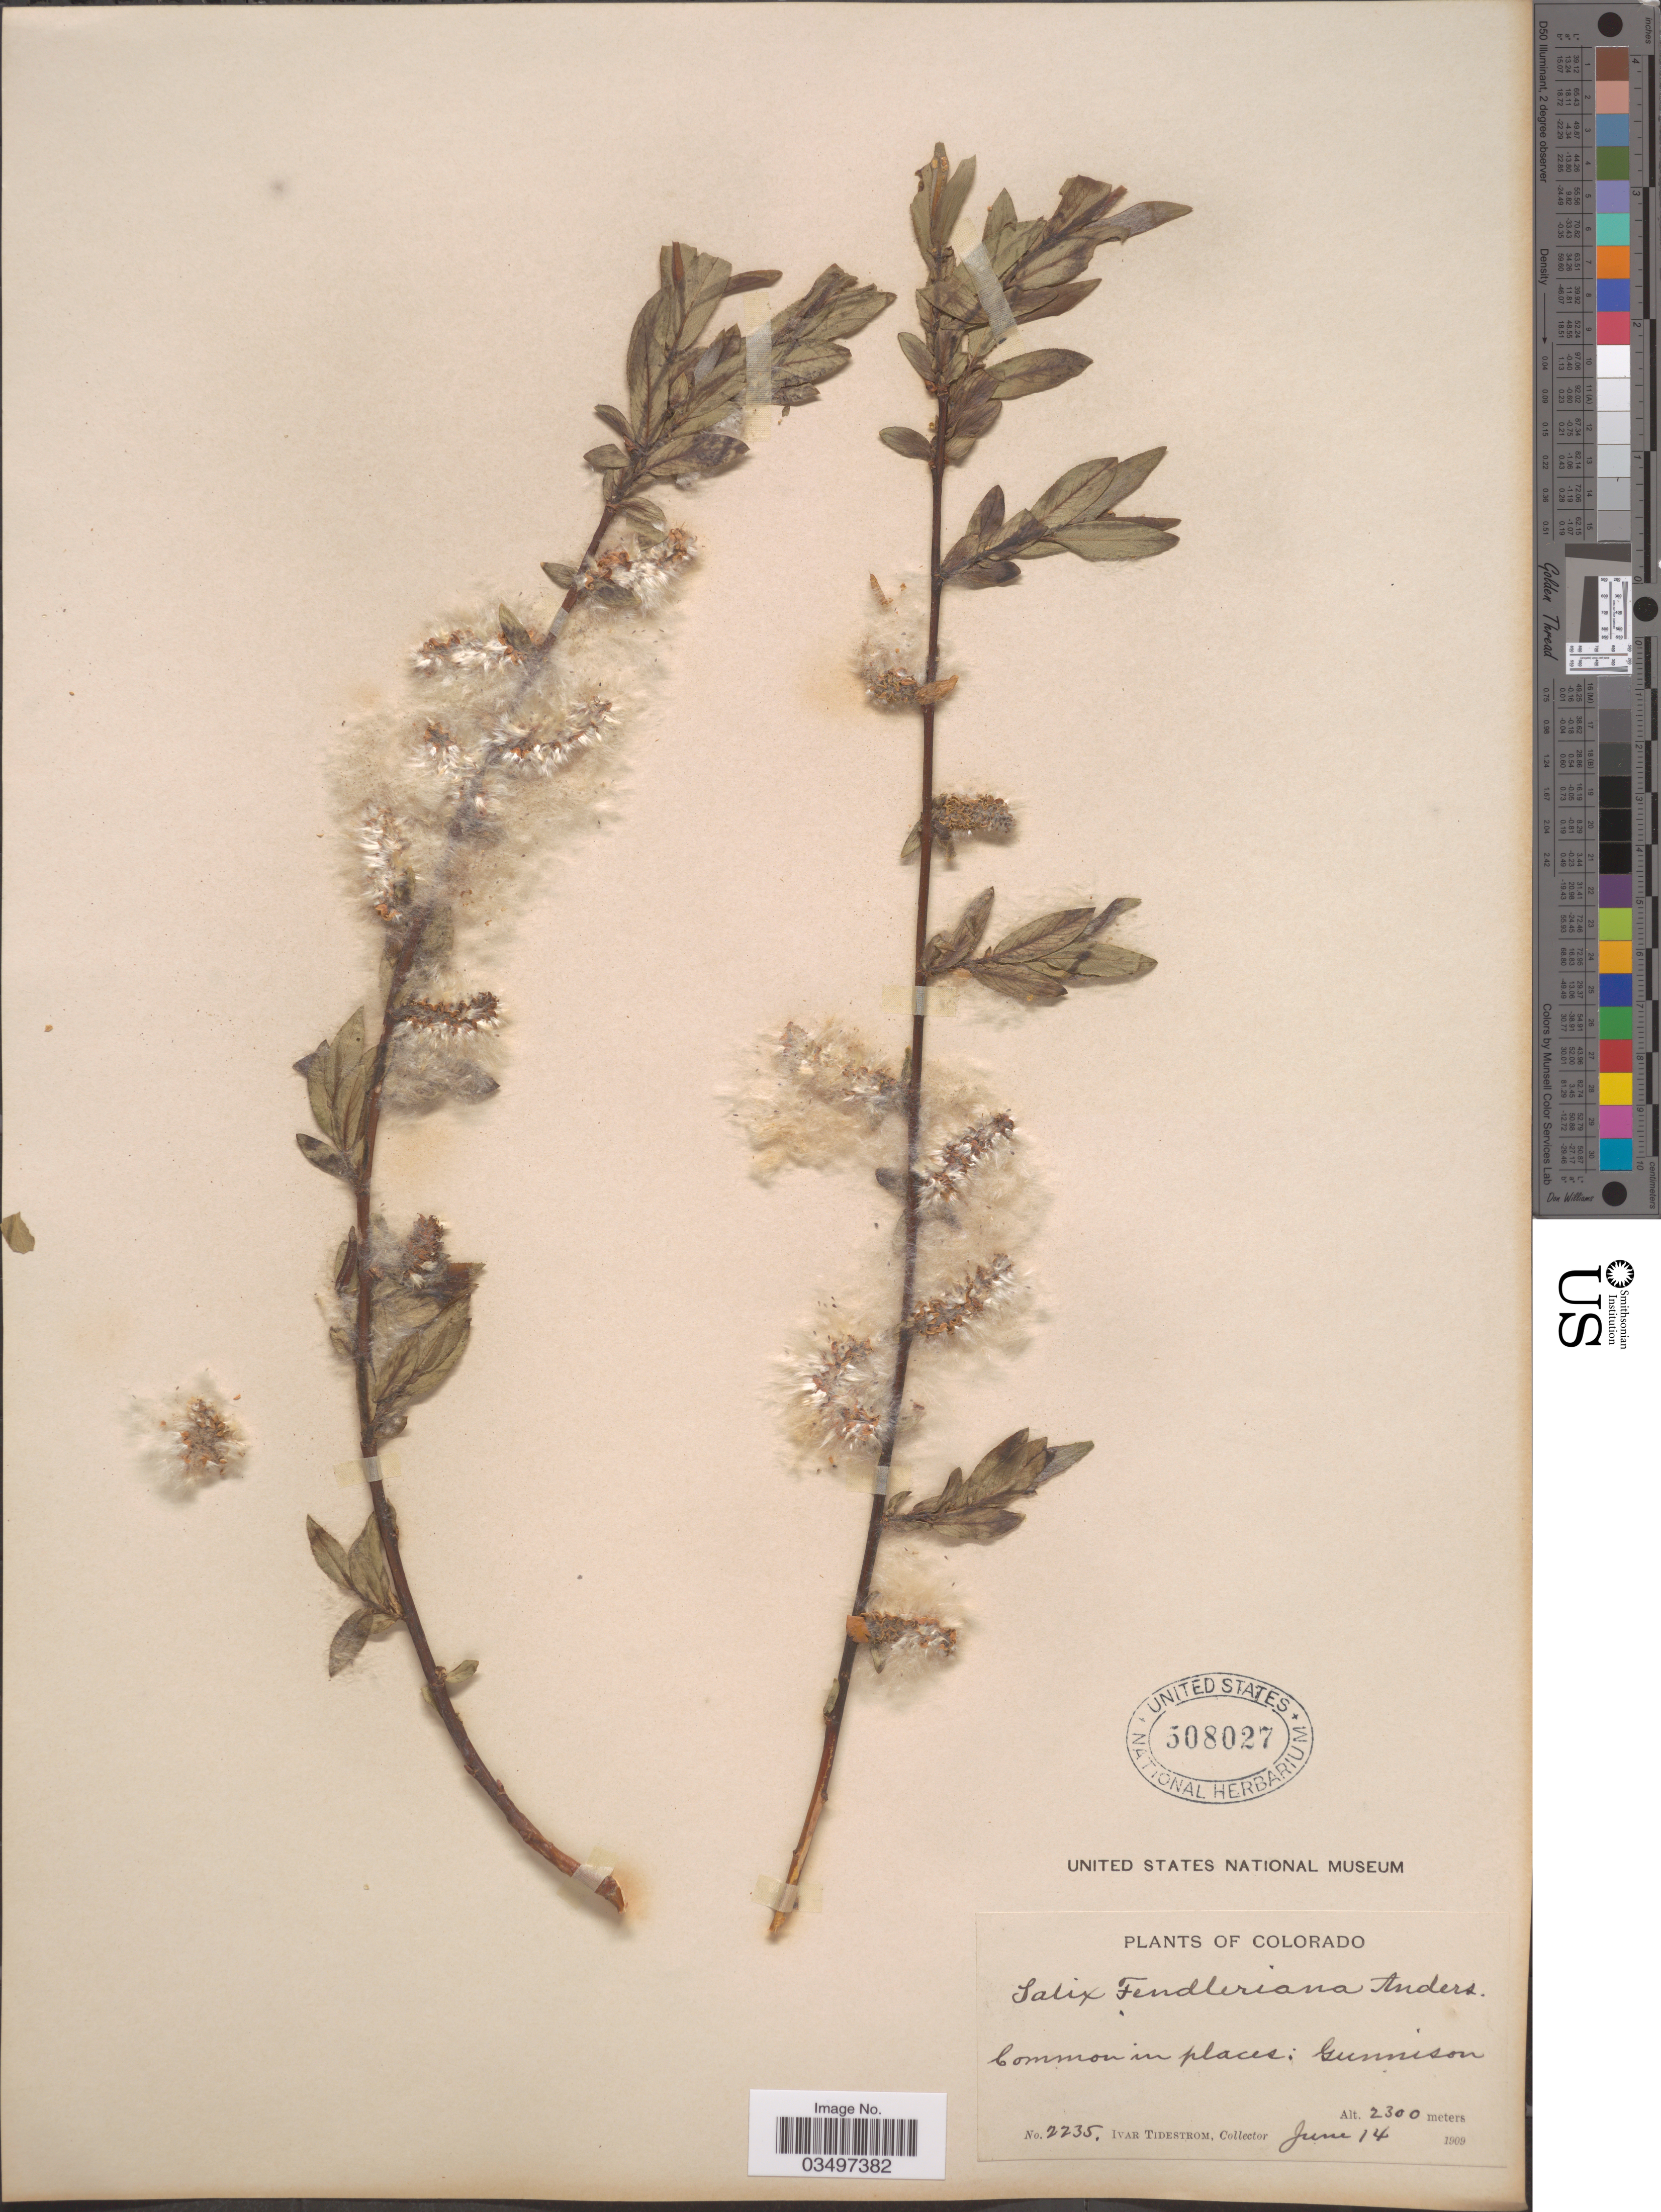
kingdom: Plantae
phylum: Tracheophyta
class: Magnoliopsida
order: Malpighiales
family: Salicaceae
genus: Salix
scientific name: Salix fendleriana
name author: Andersson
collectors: I. F. Tidestrom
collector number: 2235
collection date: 1909-06-14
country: United States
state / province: Colorado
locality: Gunnison.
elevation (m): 2300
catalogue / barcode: US 508027